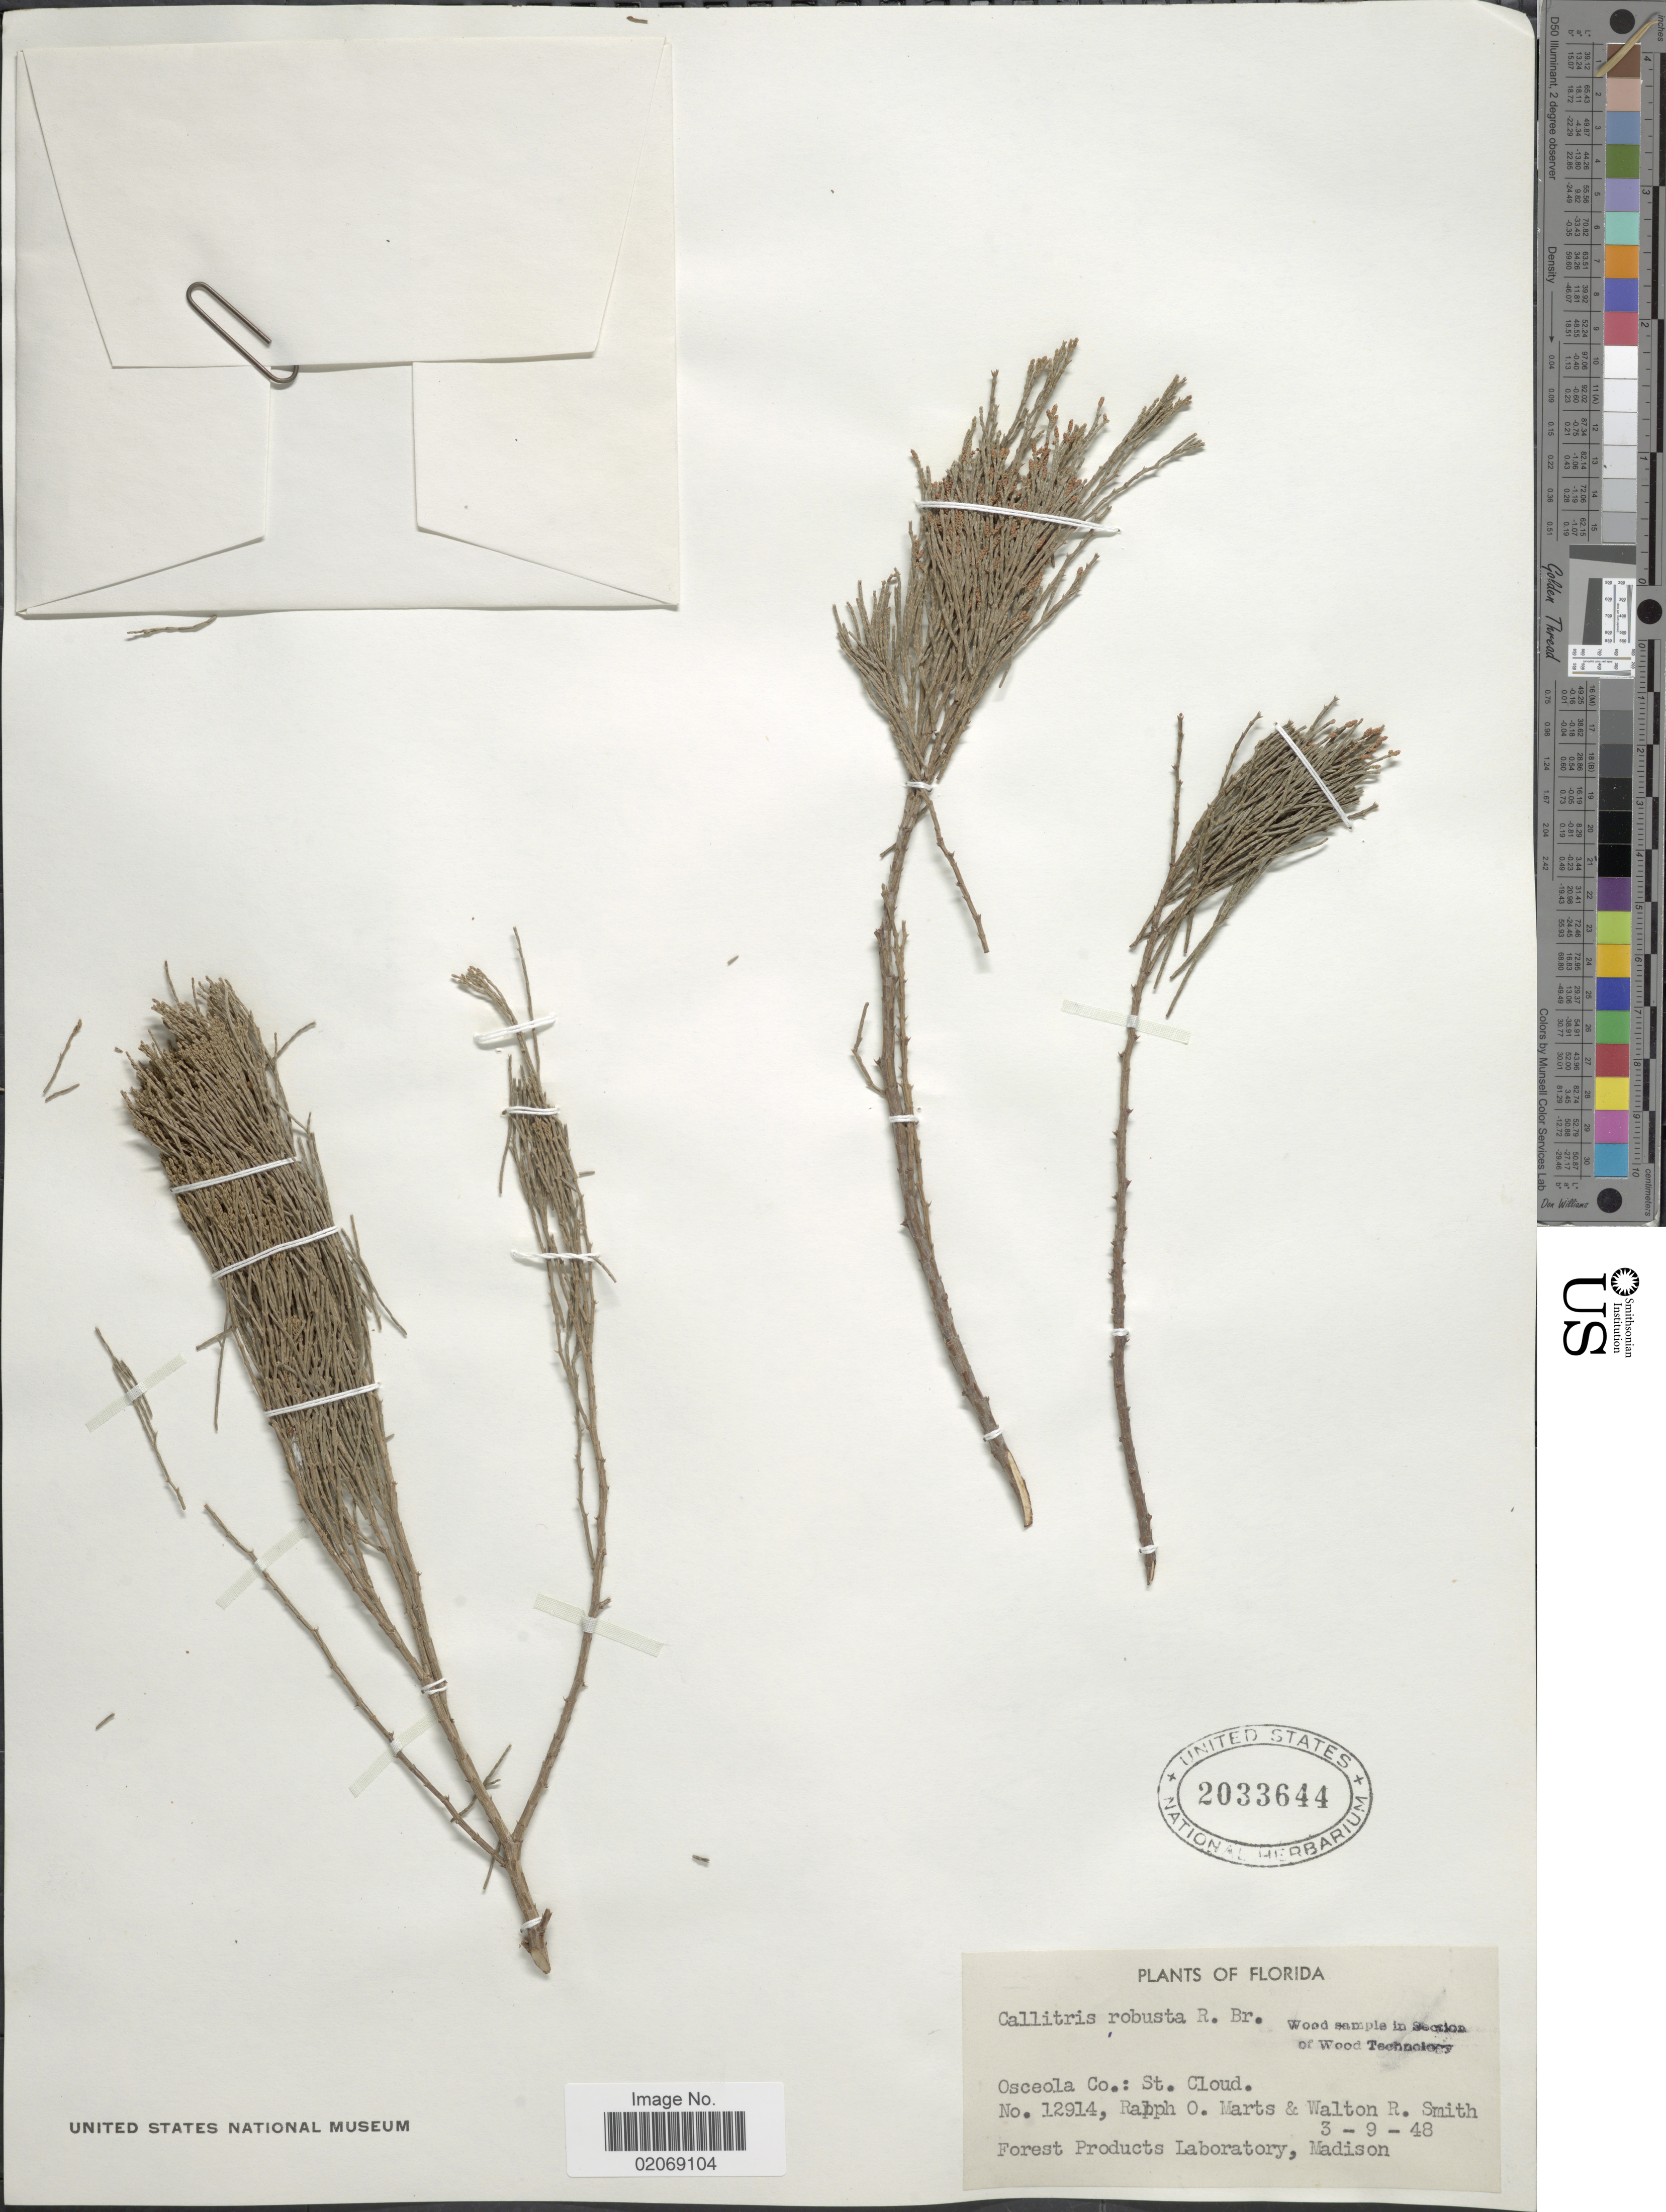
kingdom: Plantae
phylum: Tracheophyta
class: Pinopsida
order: Pinales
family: Cupressaceae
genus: Callitris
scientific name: Callitris preissii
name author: Miq.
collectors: R. Marts & W. Smith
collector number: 12914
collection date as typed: Transcribed d/m/y: 9/3/48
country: United States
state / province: Florida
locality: Osceola Co.: St. Cloud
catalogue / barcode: US 2033644